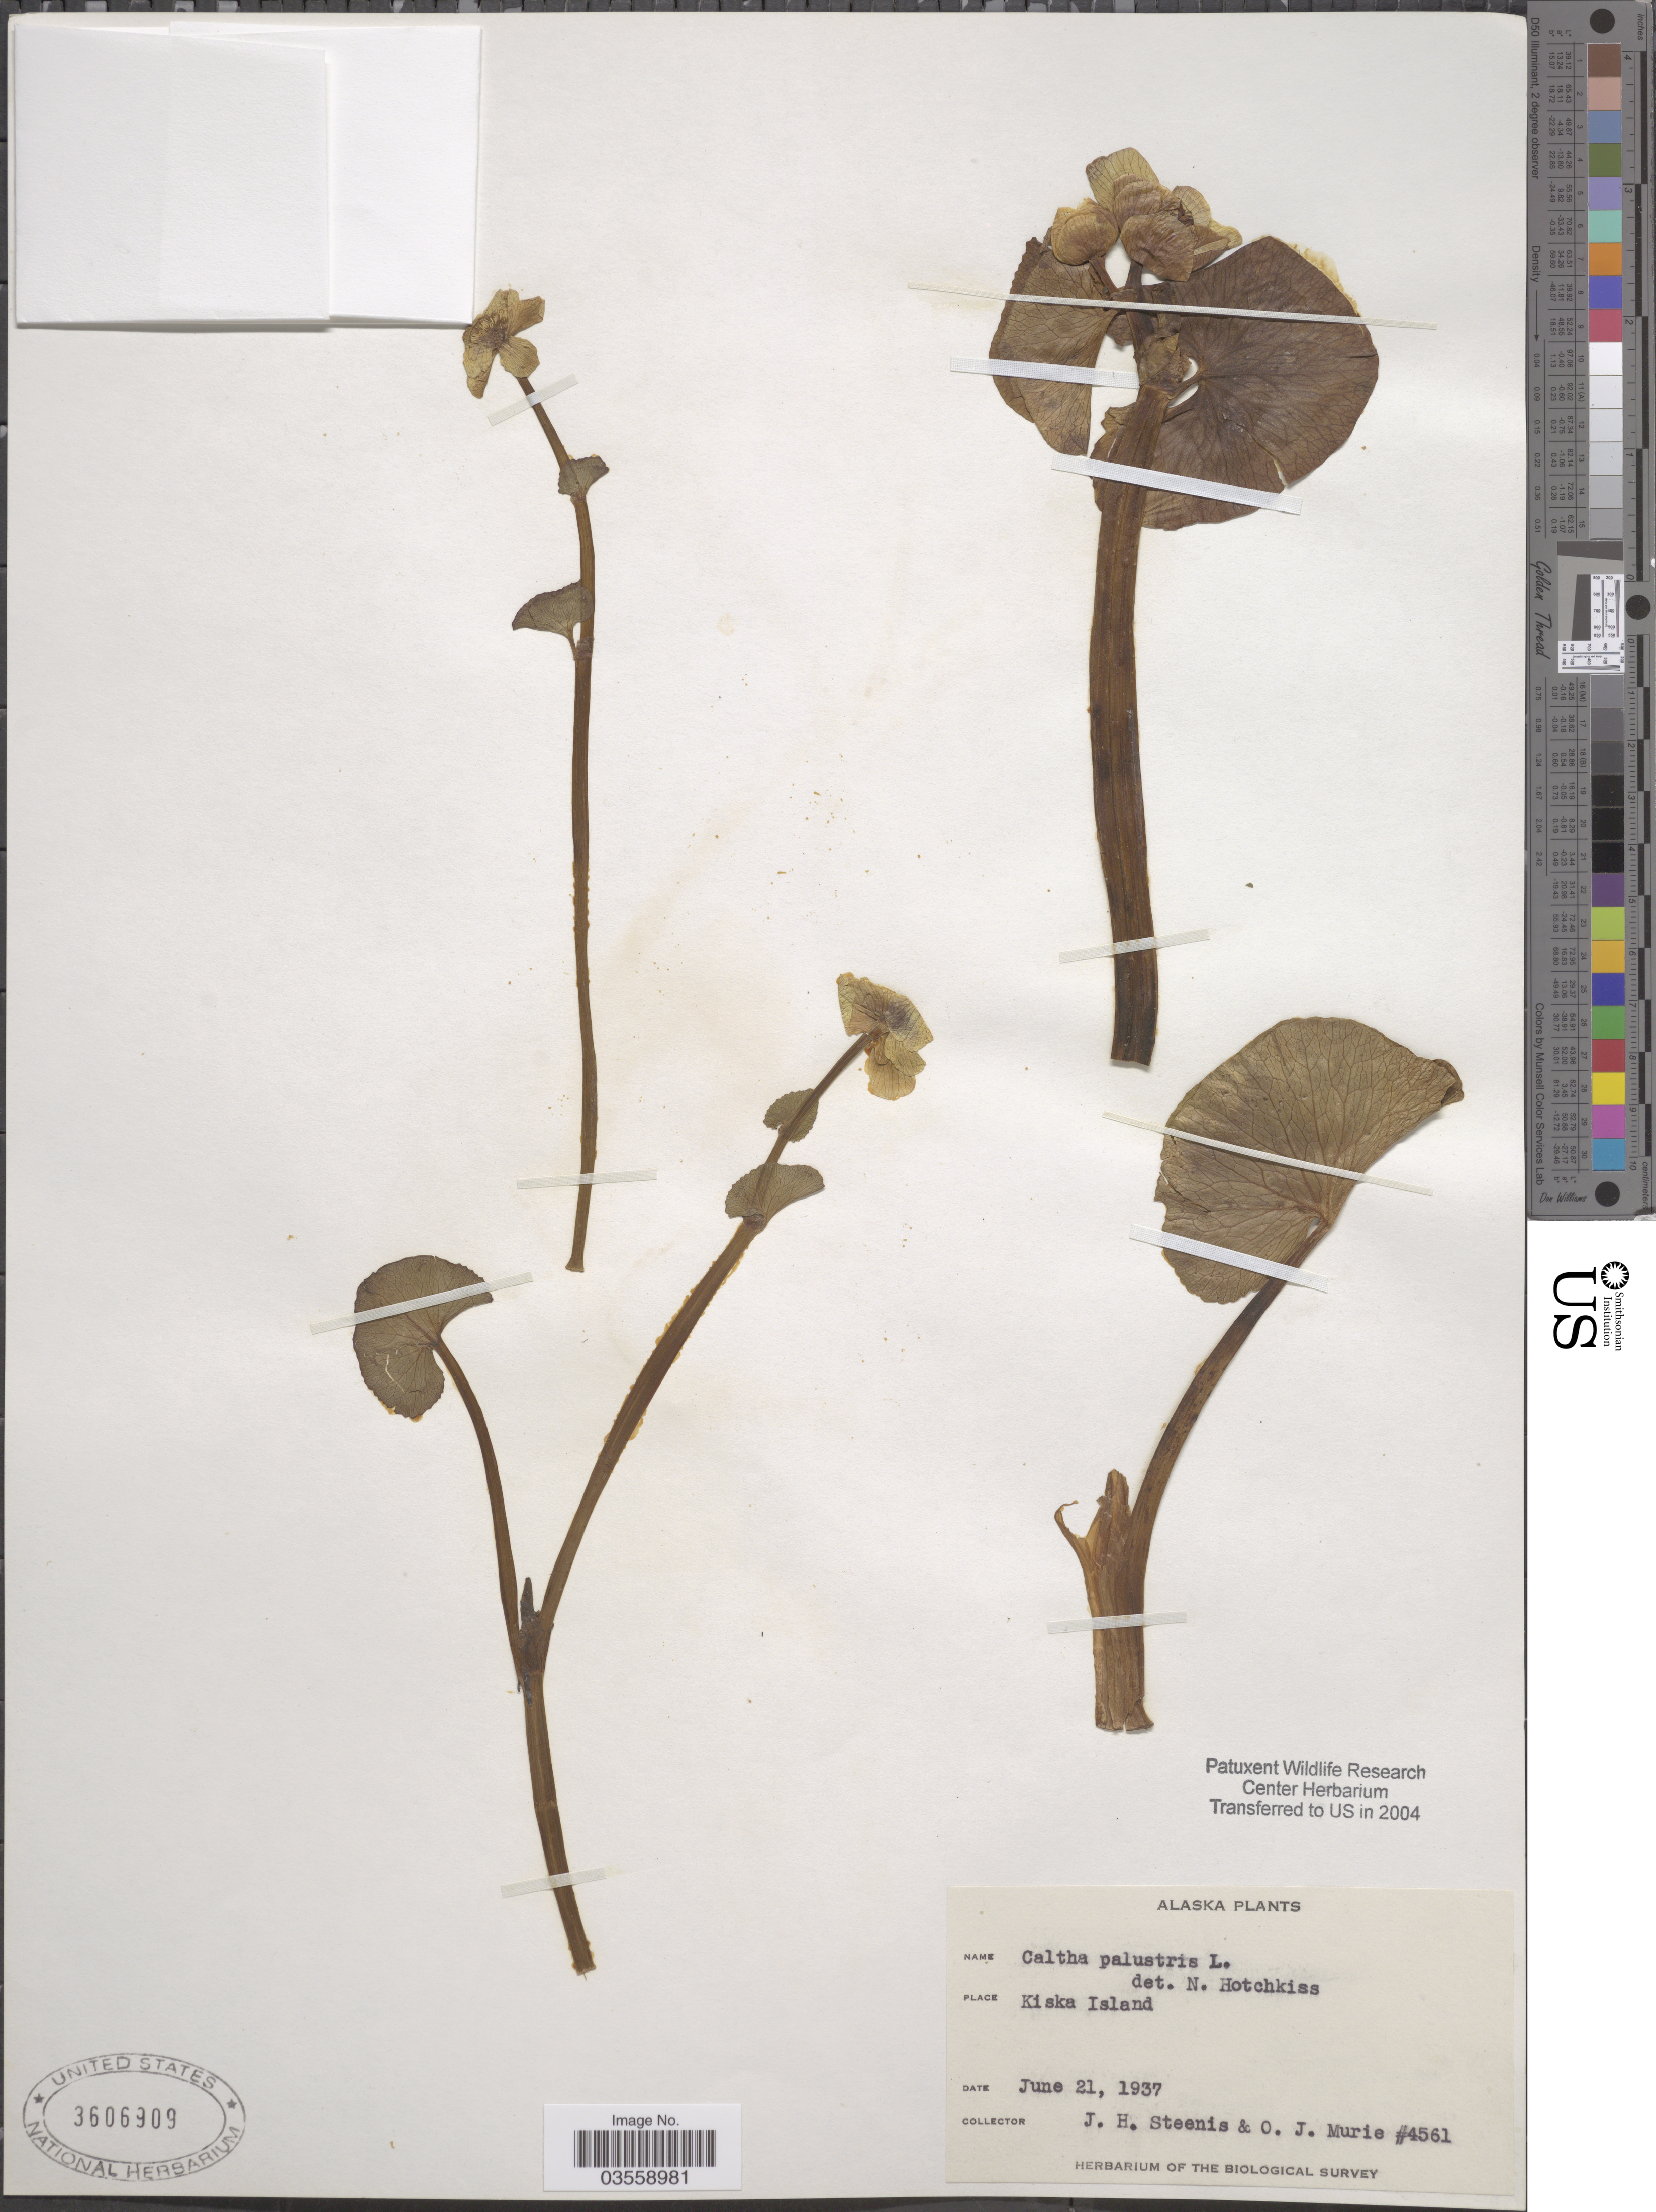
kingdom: Plantae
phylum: Tracheophyta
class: Magnoliopsida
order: Ranunculales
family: Ranunculaceae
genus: Caltha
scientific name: Caltha palustris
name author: L.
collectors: J. H. Steenis & O. Murie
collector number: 4561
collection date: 1937-06-21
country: United States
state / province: Alaska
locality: Kiska Island.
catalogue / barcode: US 3606909